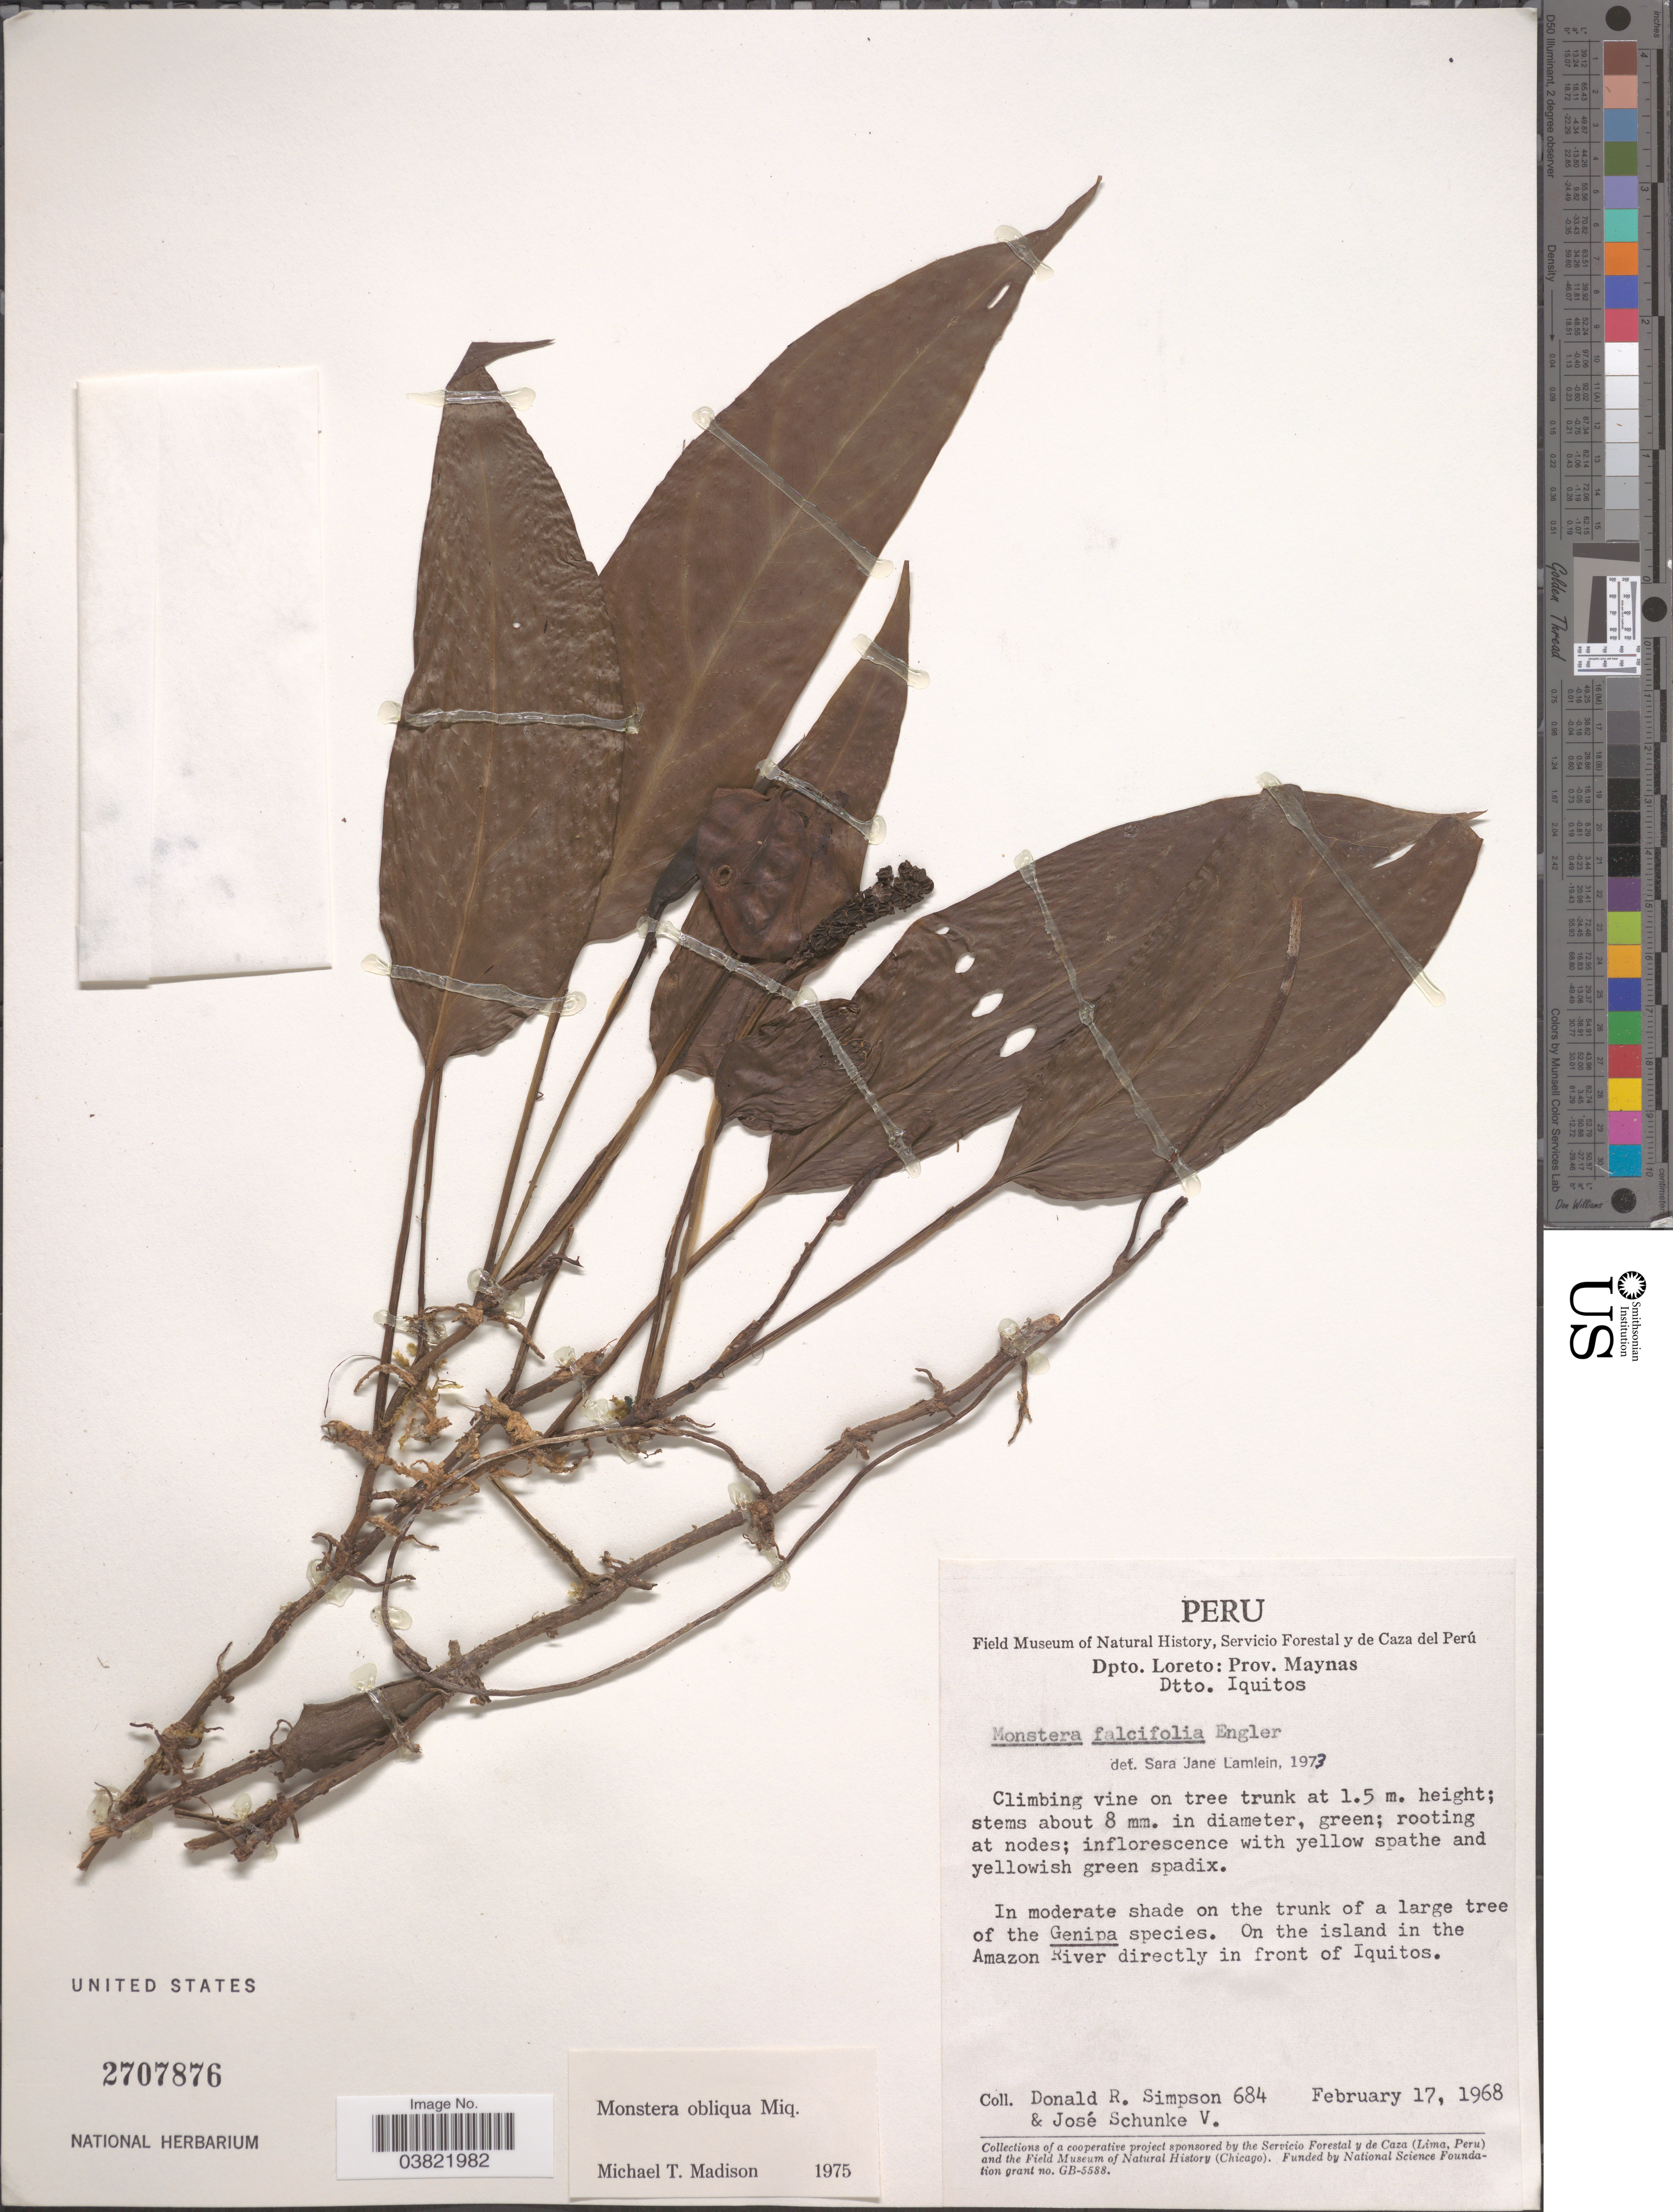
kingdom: Plantae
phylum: Tracheophyta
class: Liliopsida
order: Alismatales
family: Araceae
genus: Monstera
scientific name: Monstera obliqua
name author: Miq.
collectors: D. R. Simpson & J. Schunke Vigo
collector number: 684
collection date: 1968-02-17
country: Peru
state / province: Loreto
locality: Dpto. Loreto: Prov. Maynas. Dtto. Iquitos. On the island in the Amazon River directly in front of Iquitos.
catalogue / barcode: US 2707876